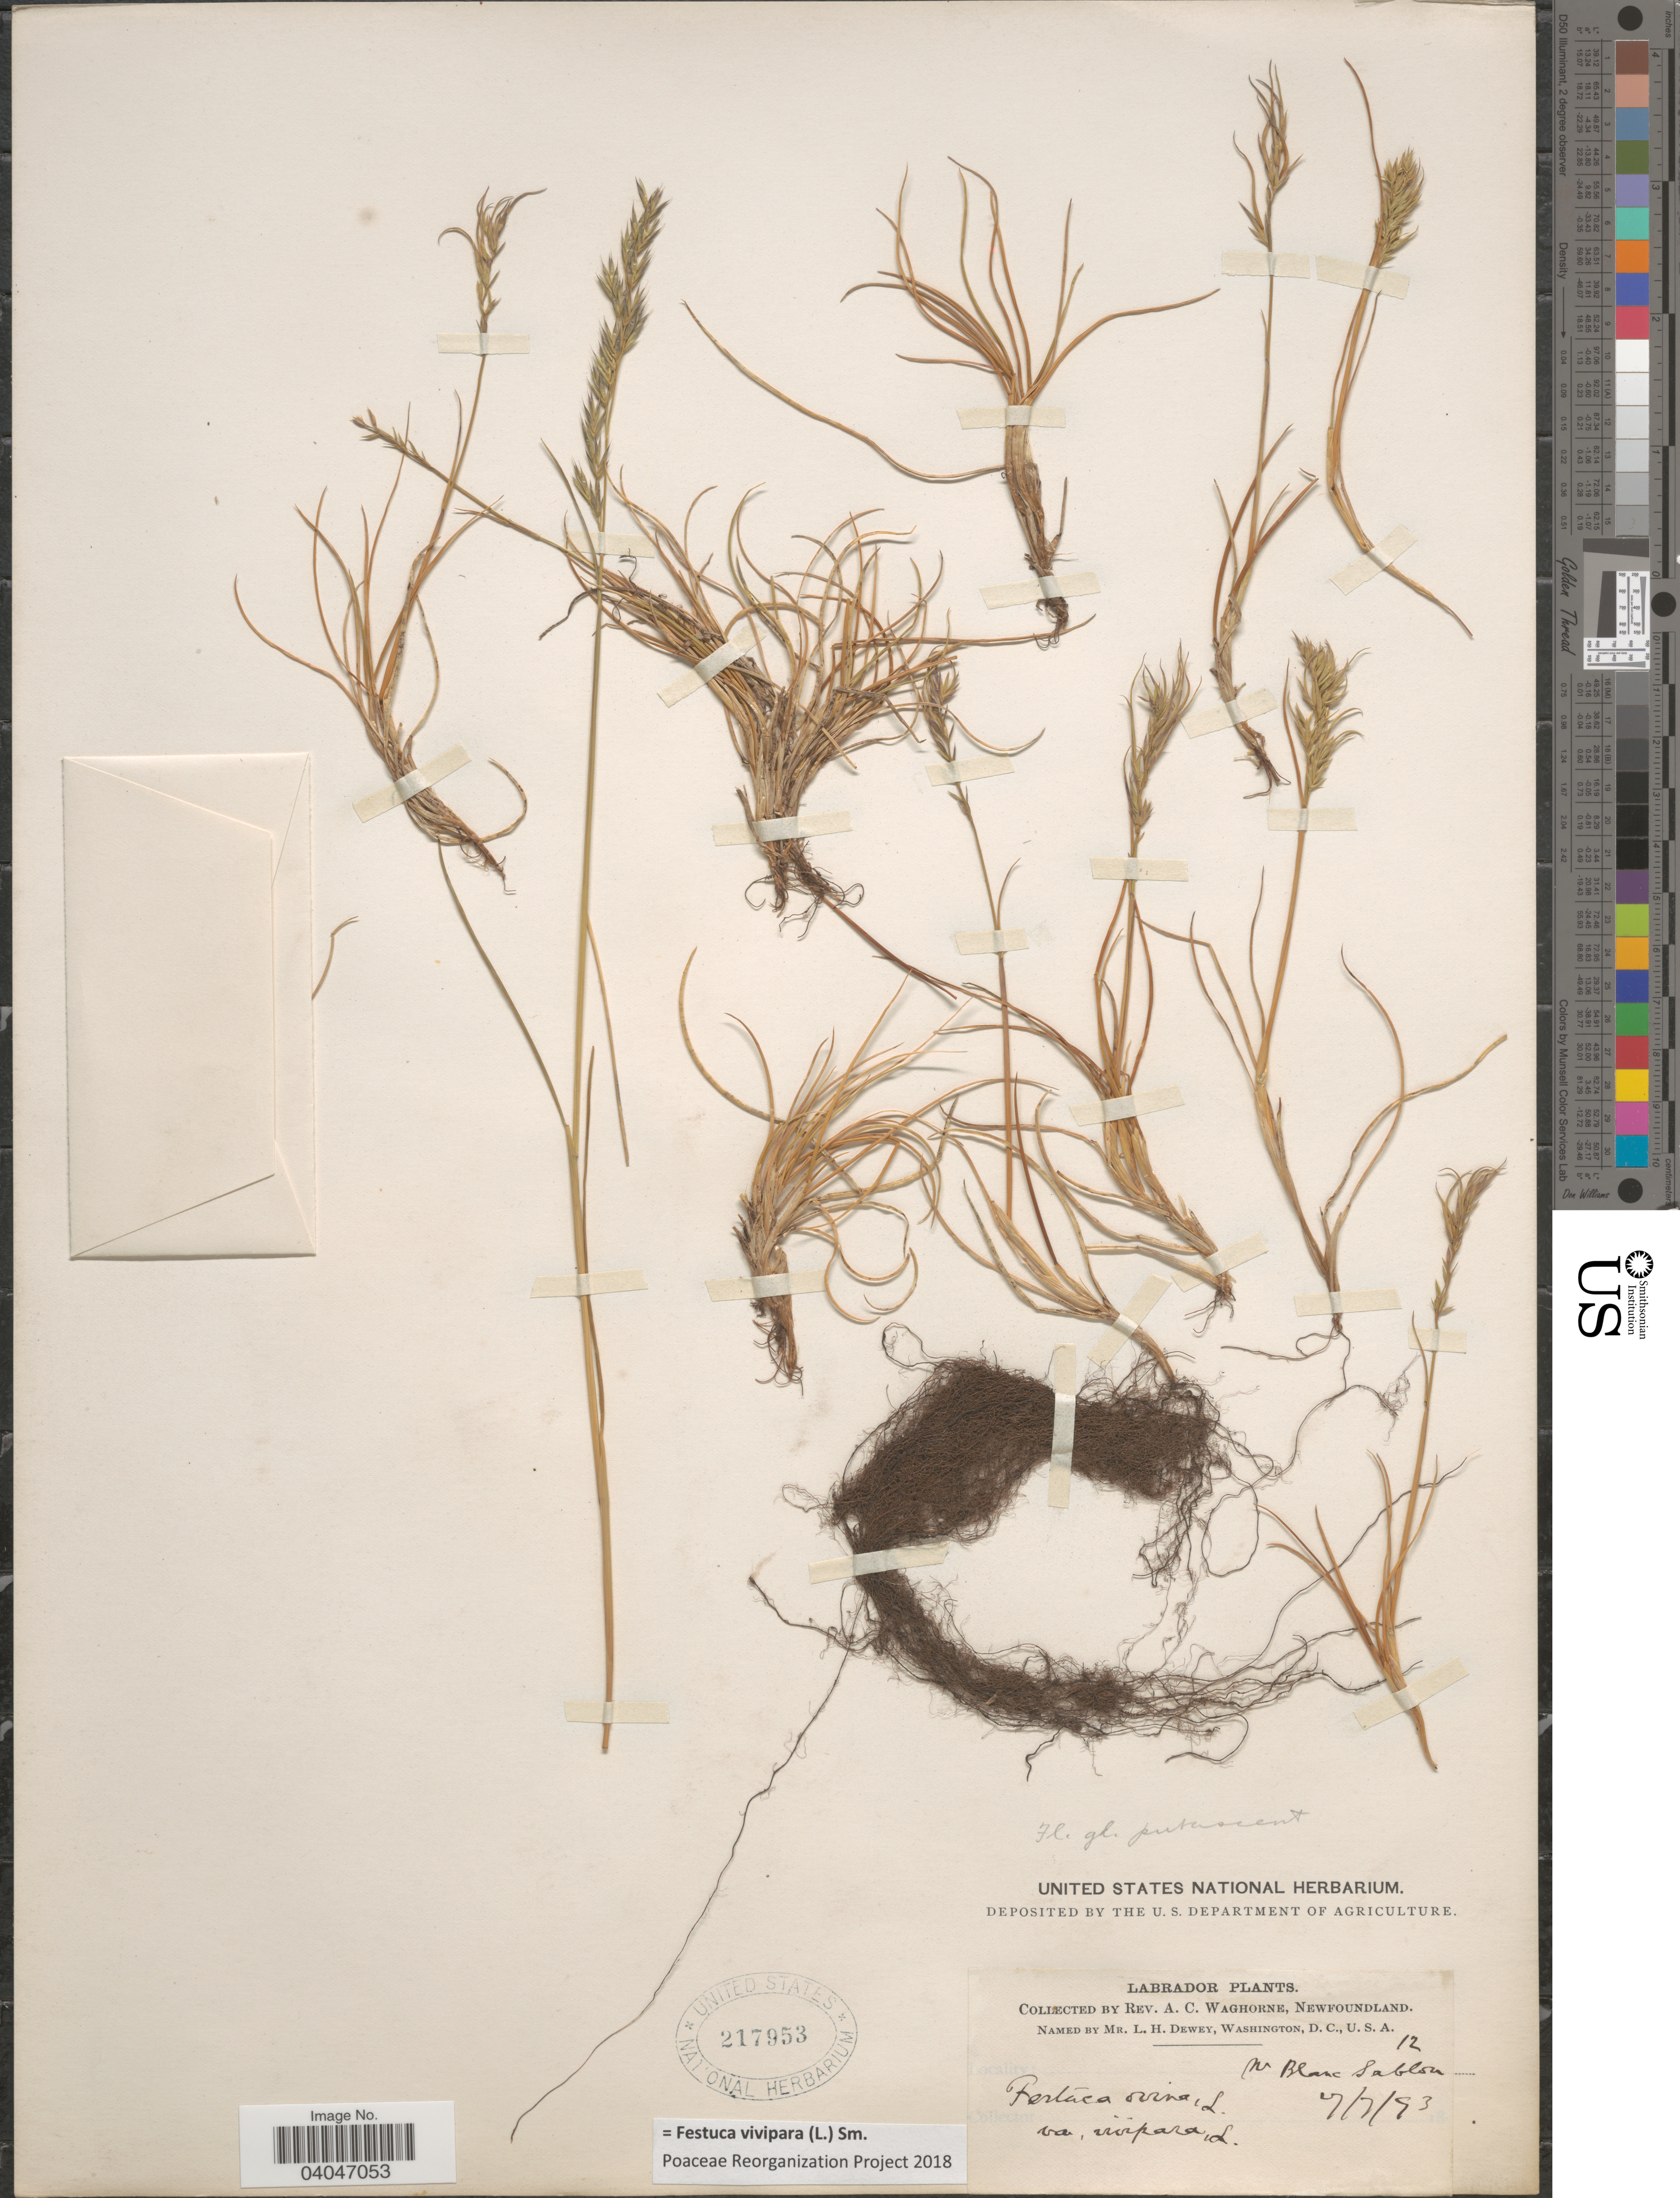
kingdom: Plantae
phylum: Tracheophyta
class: Liliopsida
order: Poales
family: Poaceae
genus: Festuca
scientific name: Festuca vivipara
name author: (L.) Sm.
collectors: A. Waghorne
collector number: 12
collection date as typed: Transcribed d/m/y: 7/7/93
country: Canada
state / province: Newfoundland and Labrador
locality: Labrador. Nr Blanc Sablon.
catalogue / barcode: US 217953